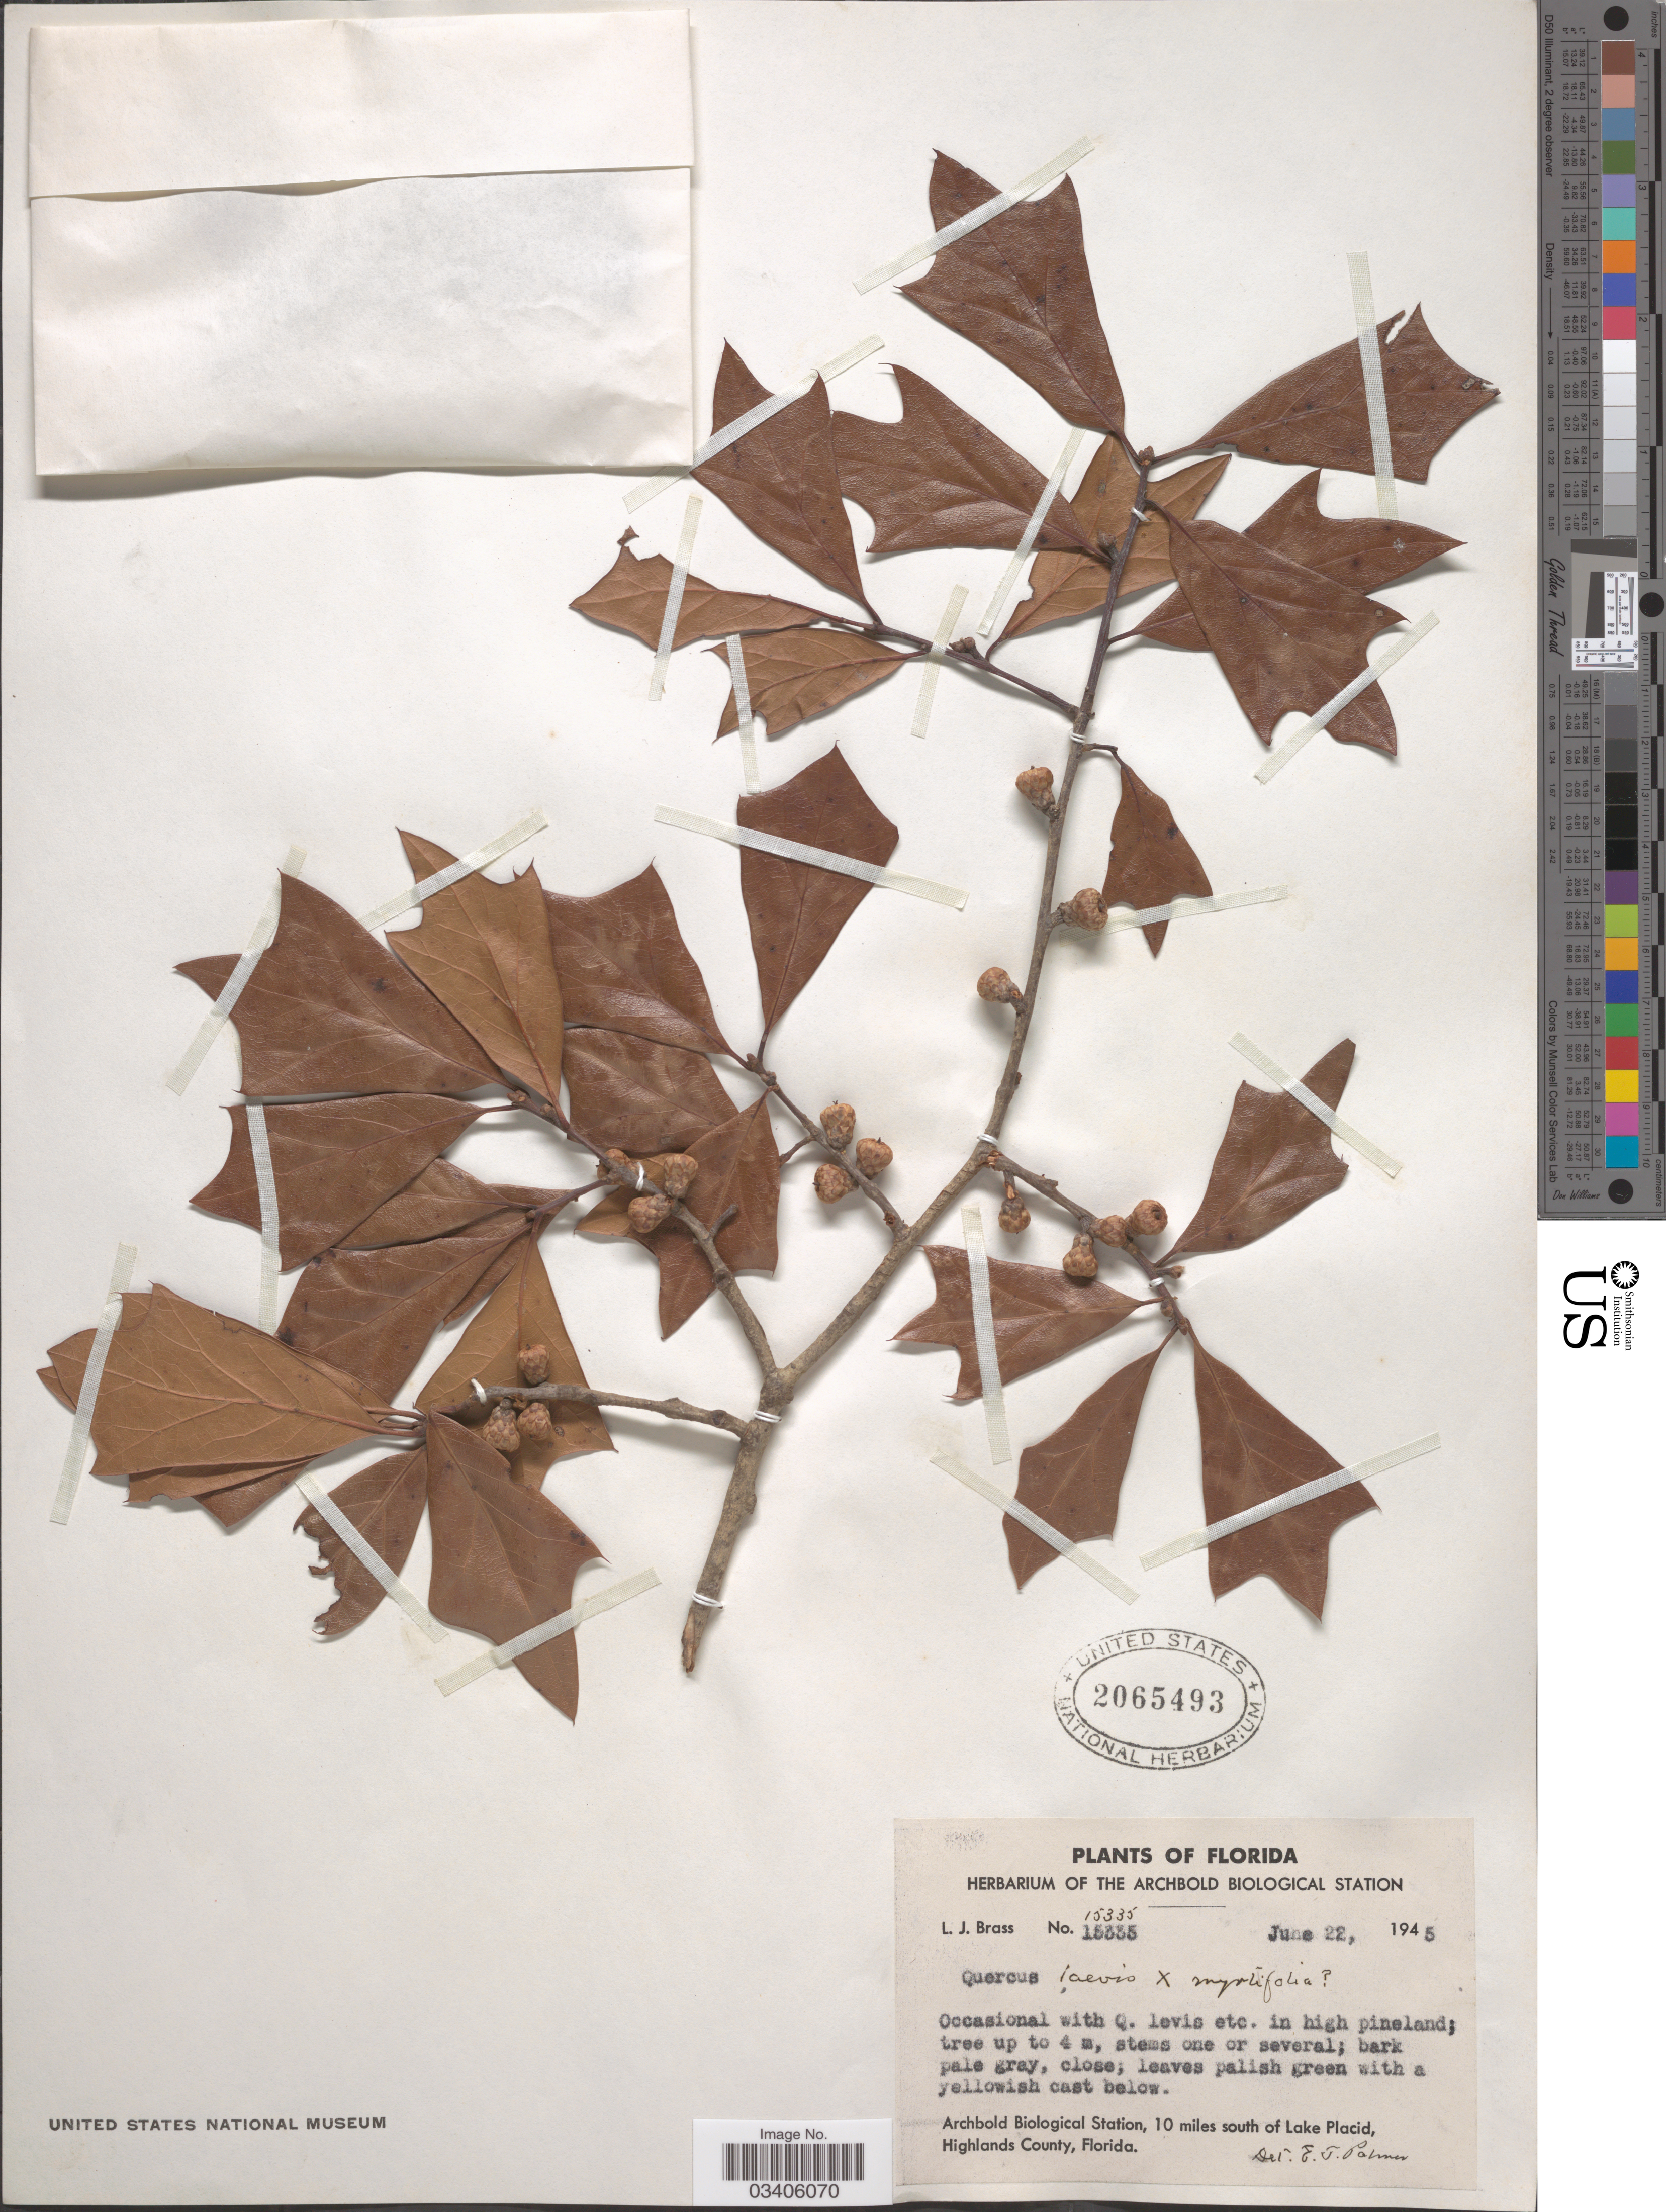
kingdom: Plantae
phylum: Tracheophyta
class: Magnoliopsida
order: Fagales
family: Fagaceae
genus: Quercus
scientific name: Quercus laevis x Q. myrtifolia Willd.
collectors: L. J. Brass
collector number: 15335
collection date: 1945-06-22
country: United States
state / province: Florida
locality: Archbold Biological Station, 10 miles south of Lake Placid, Highlands County.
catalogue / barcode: US 2065493